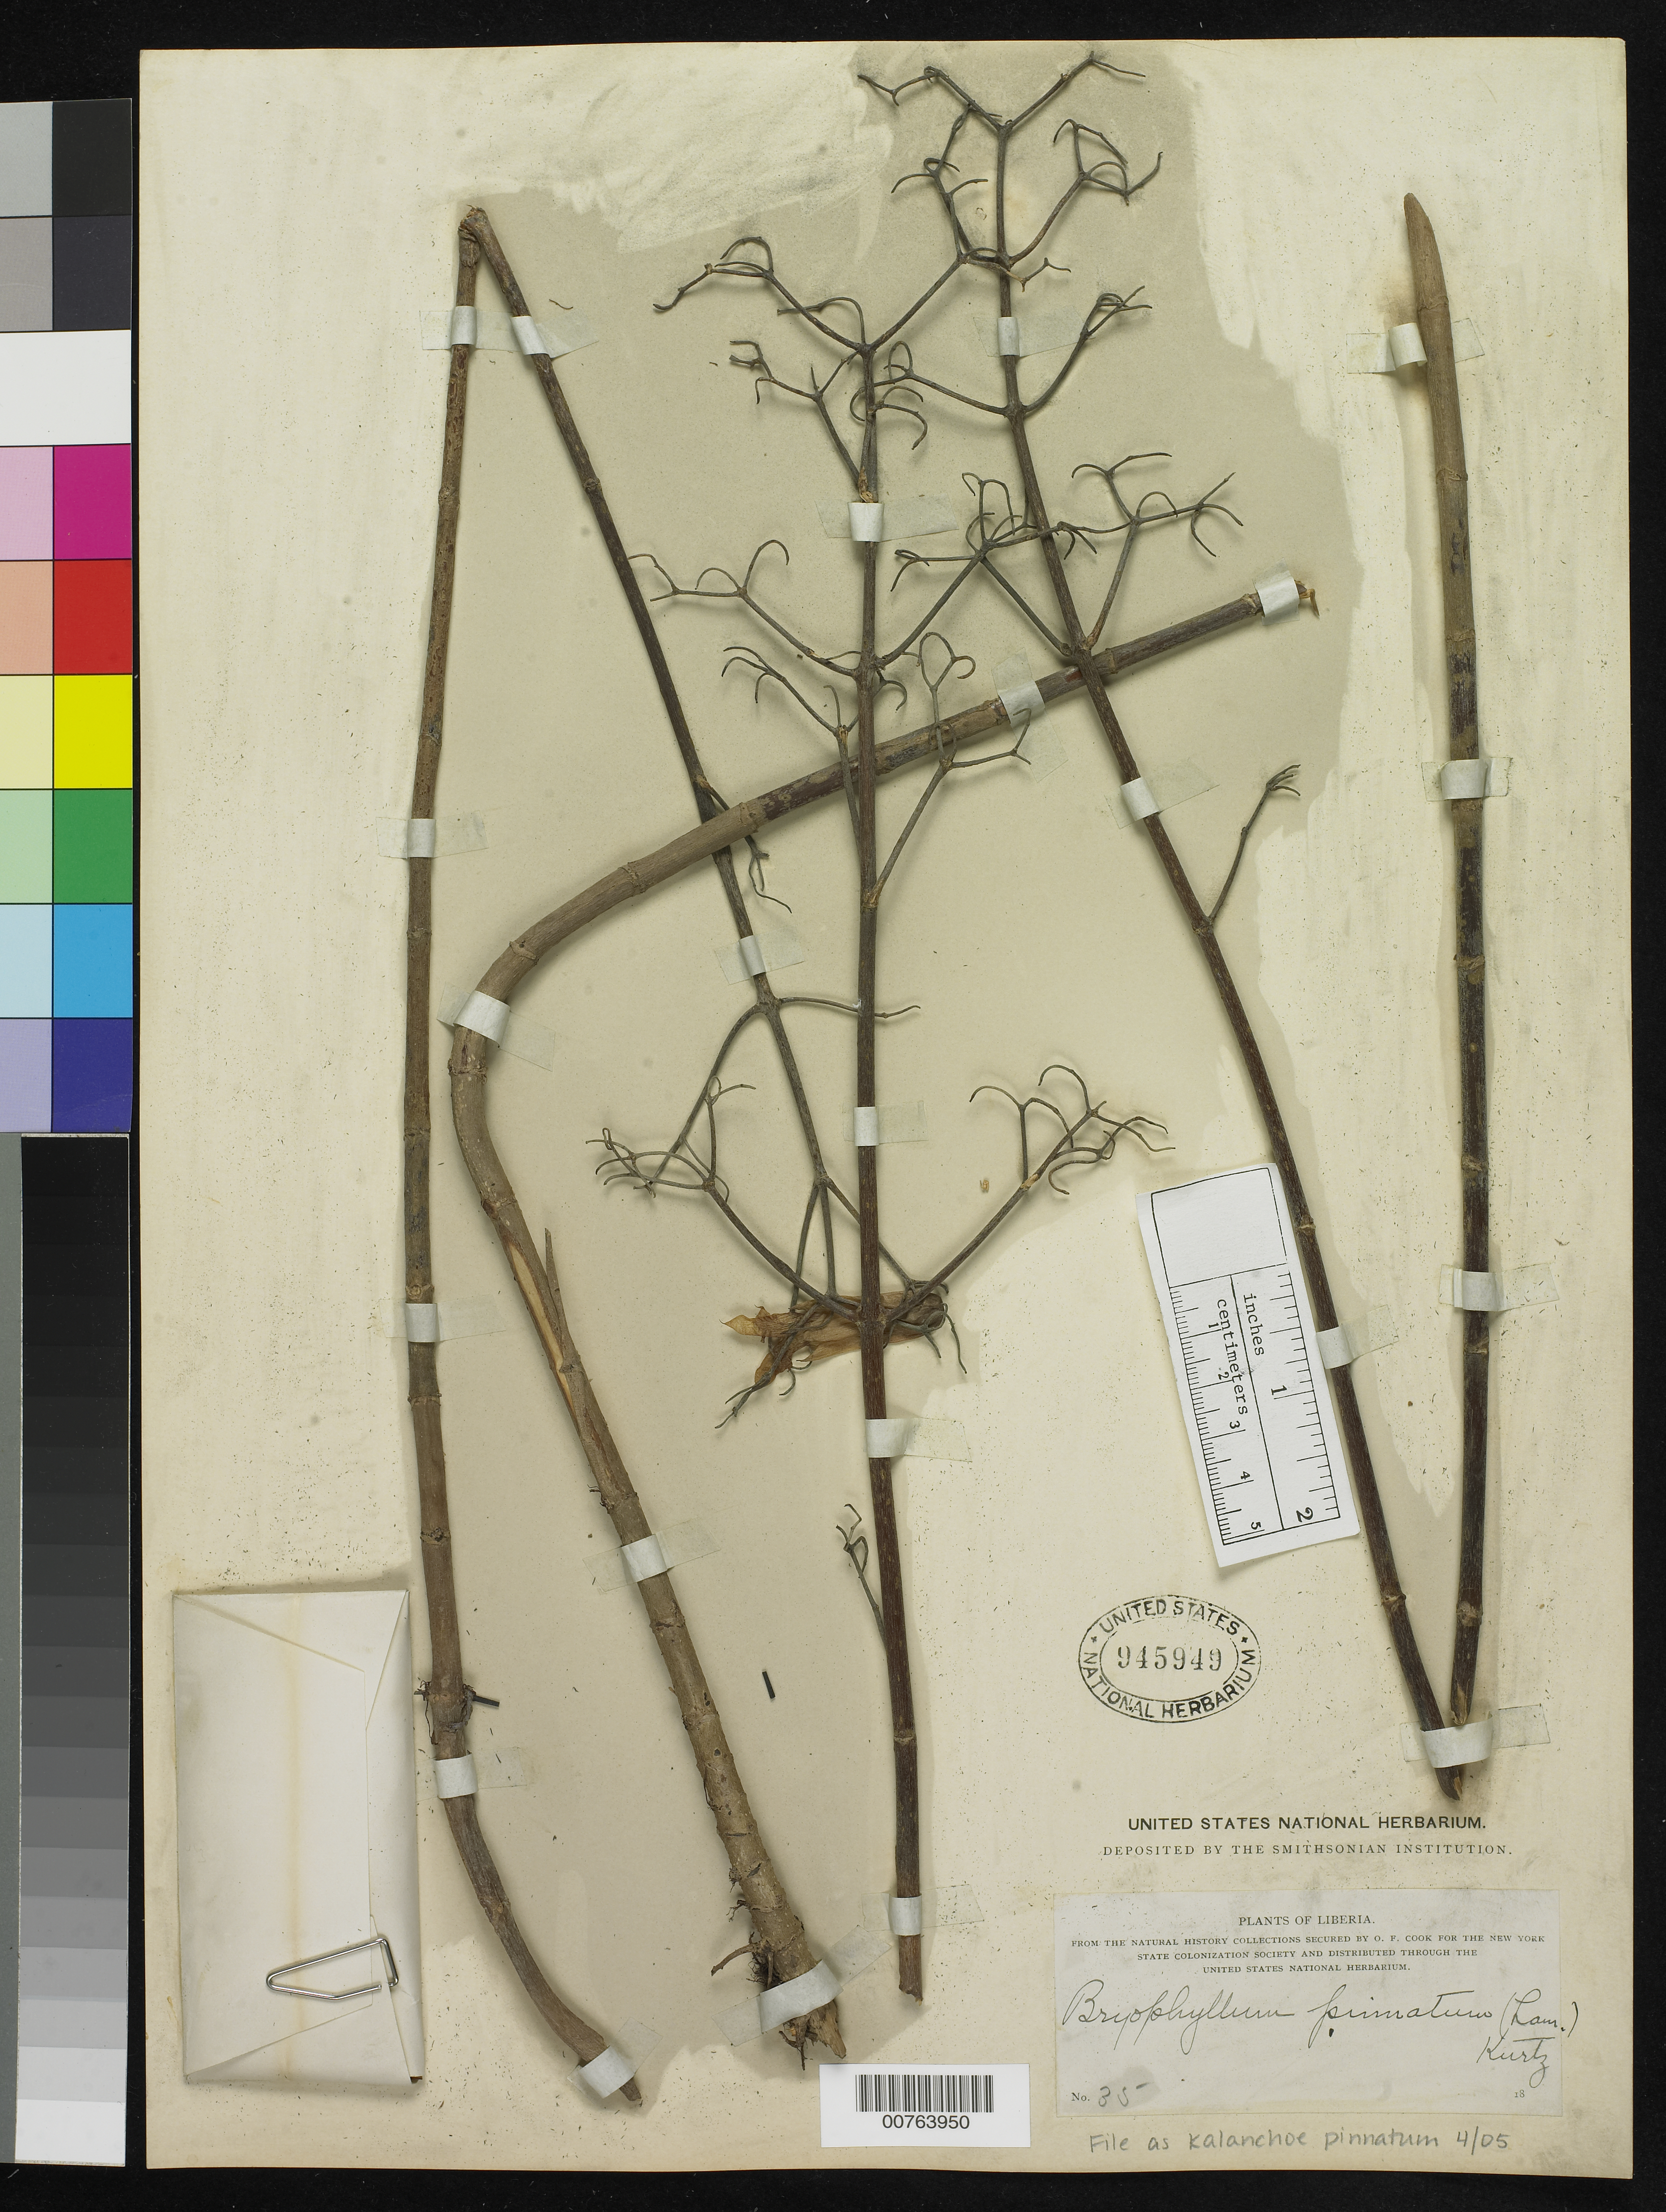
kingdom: Plantae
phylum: Tracheophyta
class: Magnoliopsida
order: Saxifragales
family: Crassulaceae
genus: Kalanchoe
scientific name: Kalanchoe pinnata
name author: (Lam.) Pers.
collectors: O. F. Cook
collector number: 35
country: Liberia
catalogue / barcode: US 945949